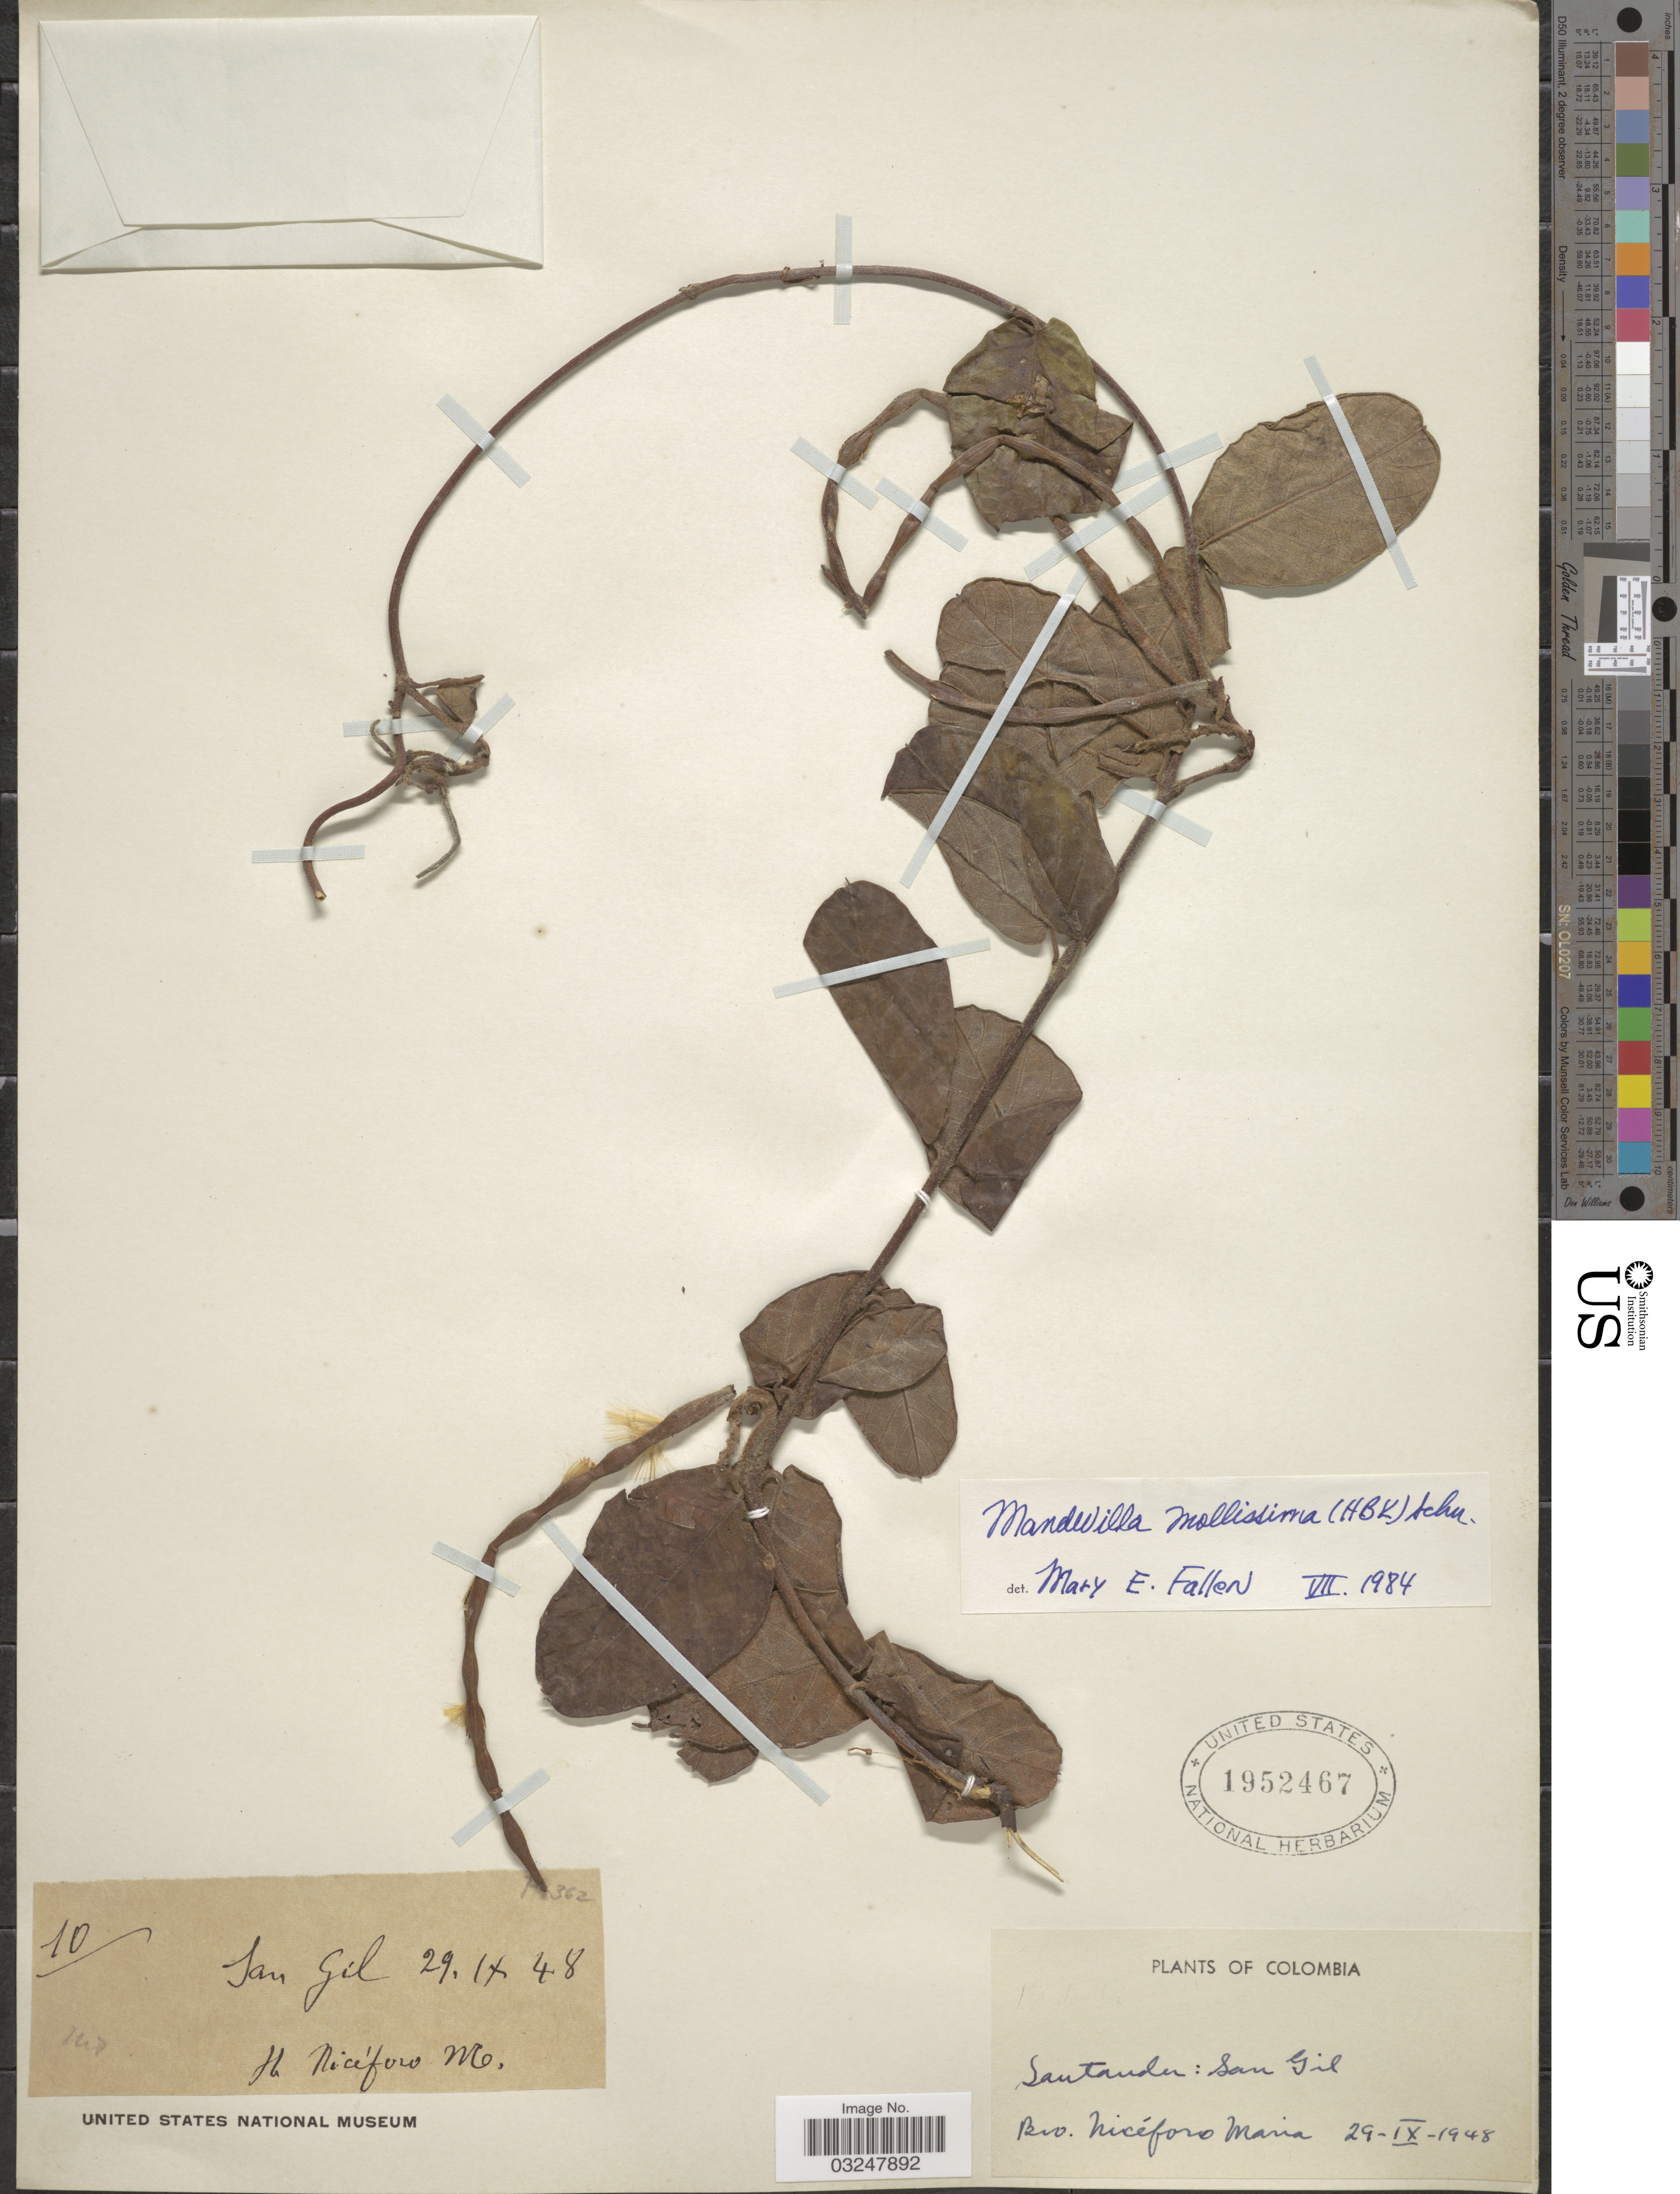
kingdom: Plantae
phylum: Tracheophyta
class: Magnoliopsida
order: Gentianales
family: Apocynaceae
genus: Mandevilla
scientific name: Mandevilla mollissima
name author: (Kunth) K. Schum.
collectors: M. Niceforo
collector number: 10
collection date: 1948-09-29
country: Colombia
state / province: Santander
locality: San Gil.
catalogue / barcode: US 1952467